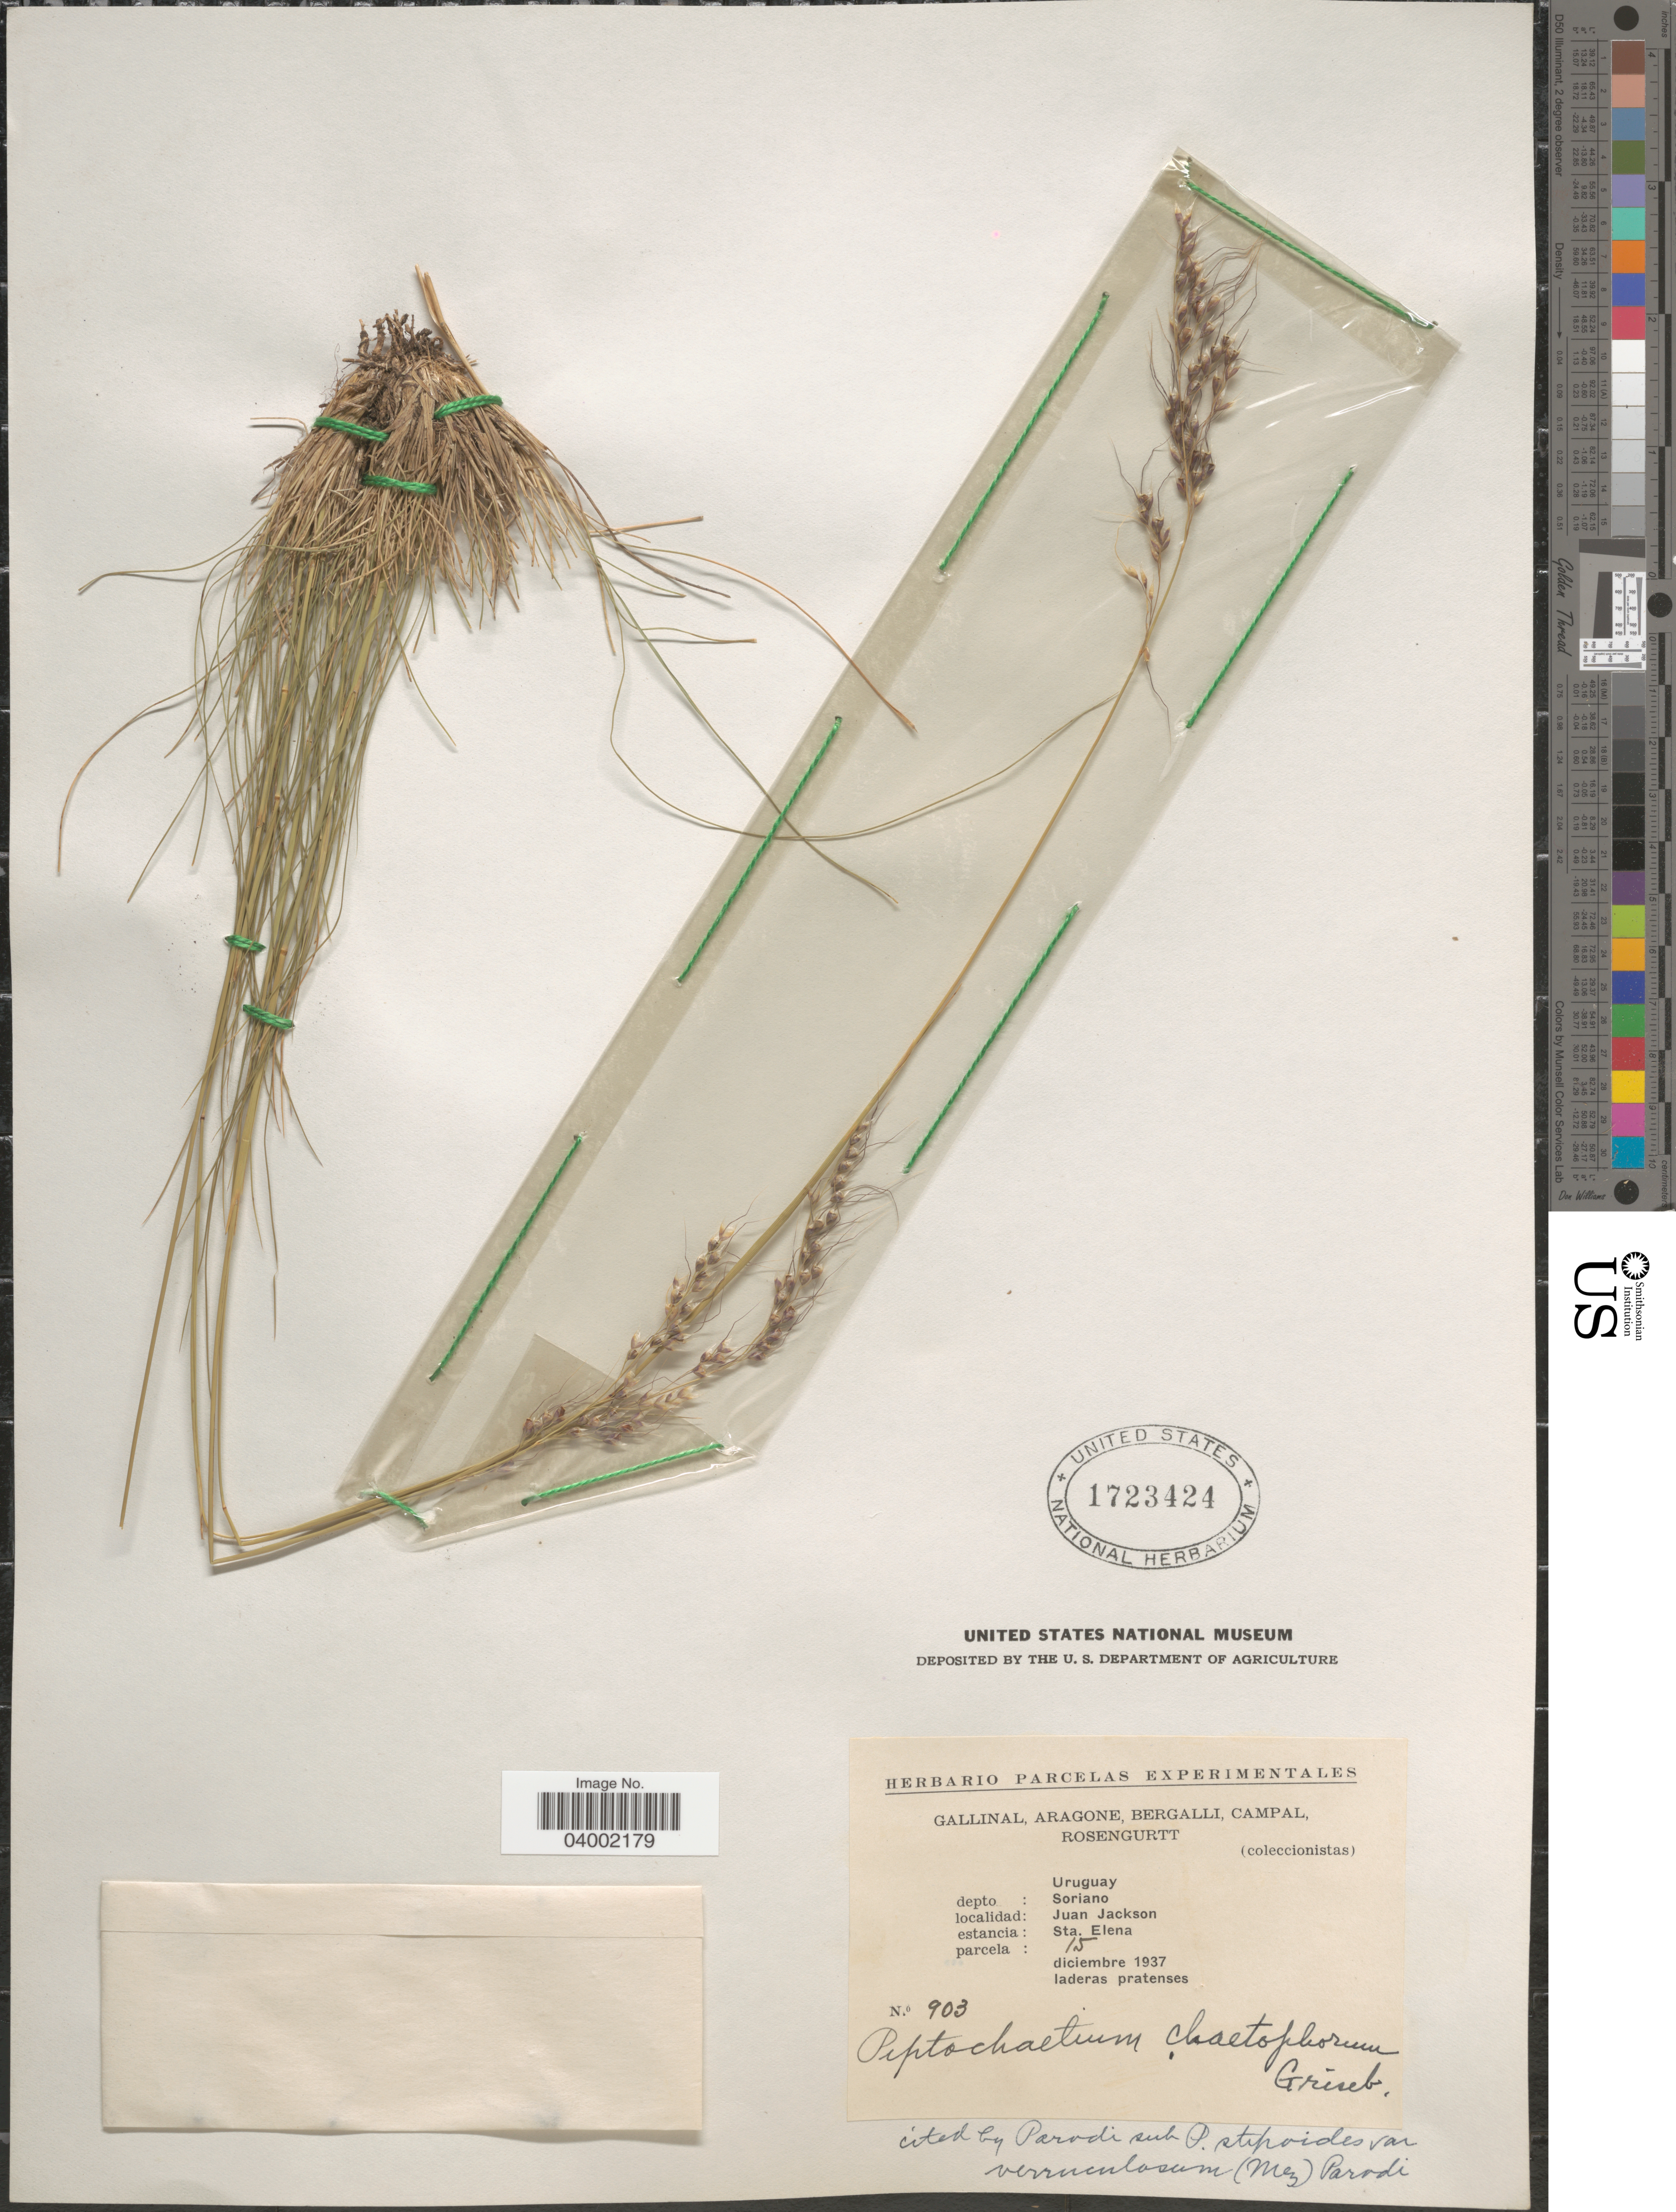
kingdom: Plantae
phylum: Tracheophyta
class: Liliopsida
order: Poales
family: Poaceae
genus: Piptochaetium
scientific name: Piptochaetium stipoides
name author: (Trin. & Rupr.) Hack. & Arechav.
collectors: -. Gallinal, -- Aragone, -- Bergalli, -- Campal & Rosengurtt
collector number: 903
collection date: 1937-12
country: Uruguay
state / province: Soriano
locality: Depto: Soriano. Juan Jackson. Estancia: Sta. Elena. Parcela: 15.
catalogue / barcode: US 1723424